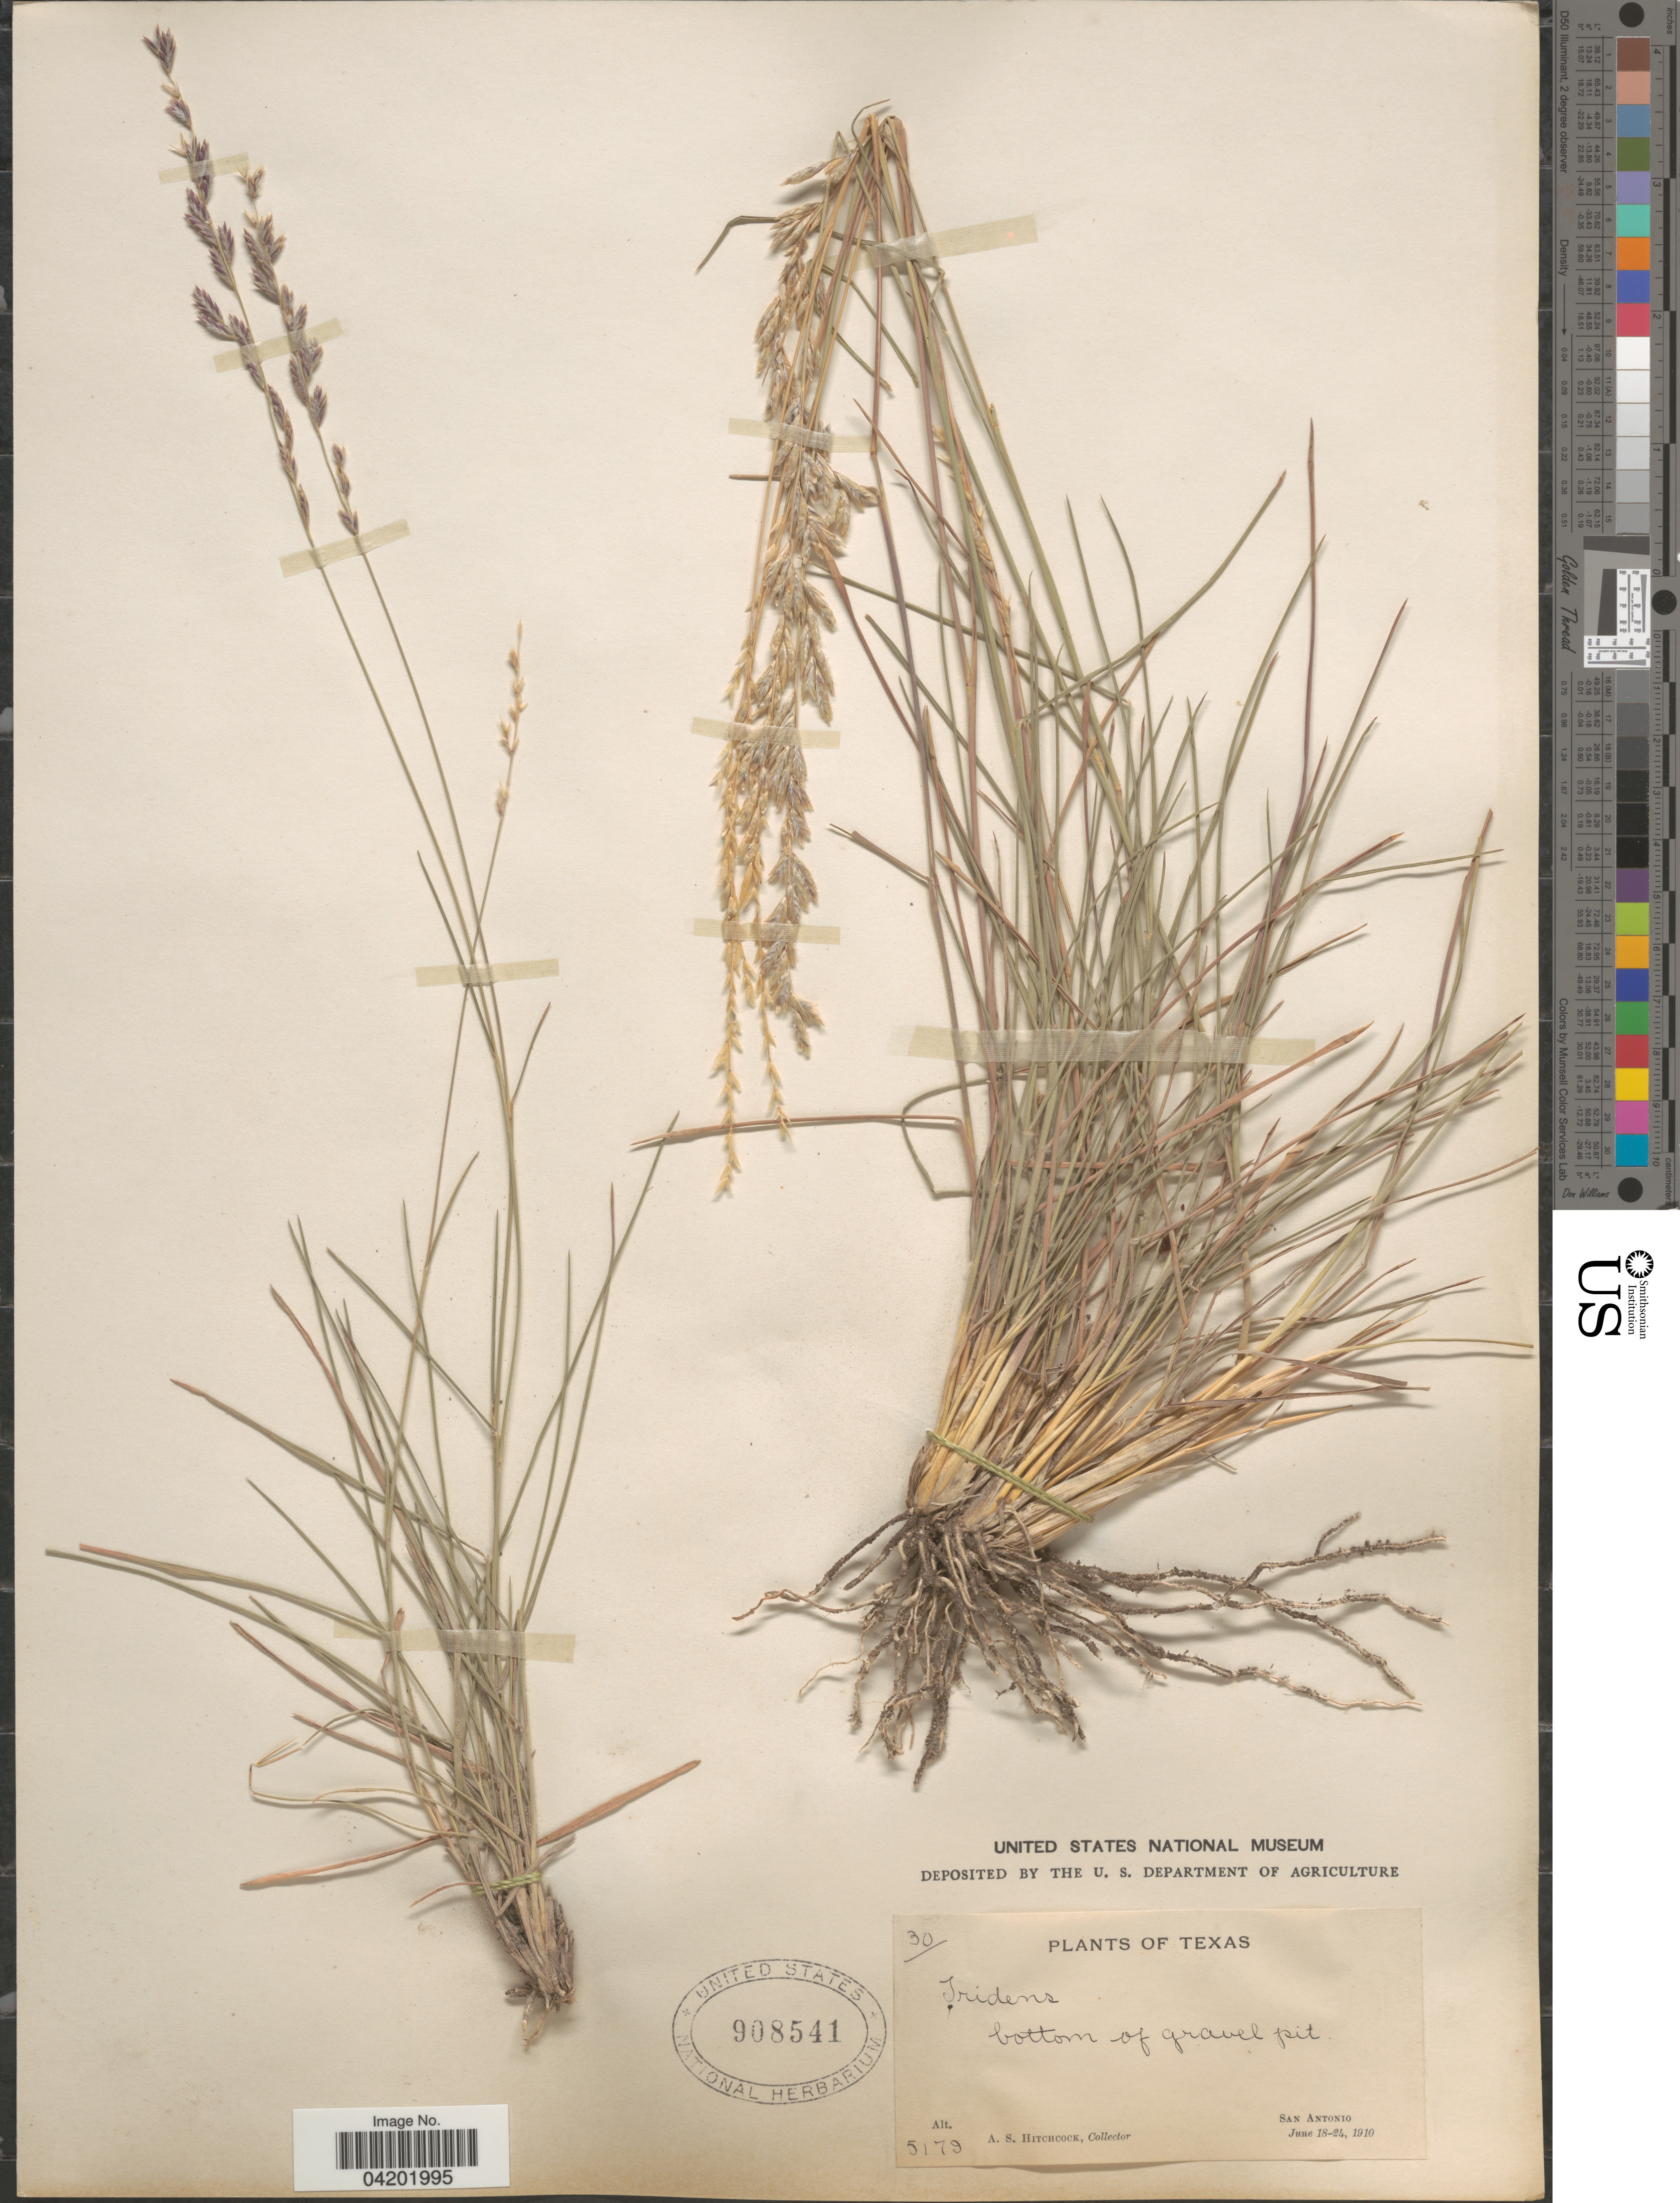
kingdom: Plantae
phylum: Tracheophyta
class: Liliopsida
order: Poales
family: Poaceae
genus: Tridentopsis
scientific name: Tridentopsis mutica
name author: (Torr.) P.M. Peterson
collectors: A. S. Hitchcock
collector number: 5179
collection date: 1910-06-18/1910-06-24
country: United States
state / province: Texas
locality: San Antonio.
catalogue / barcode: US 908541